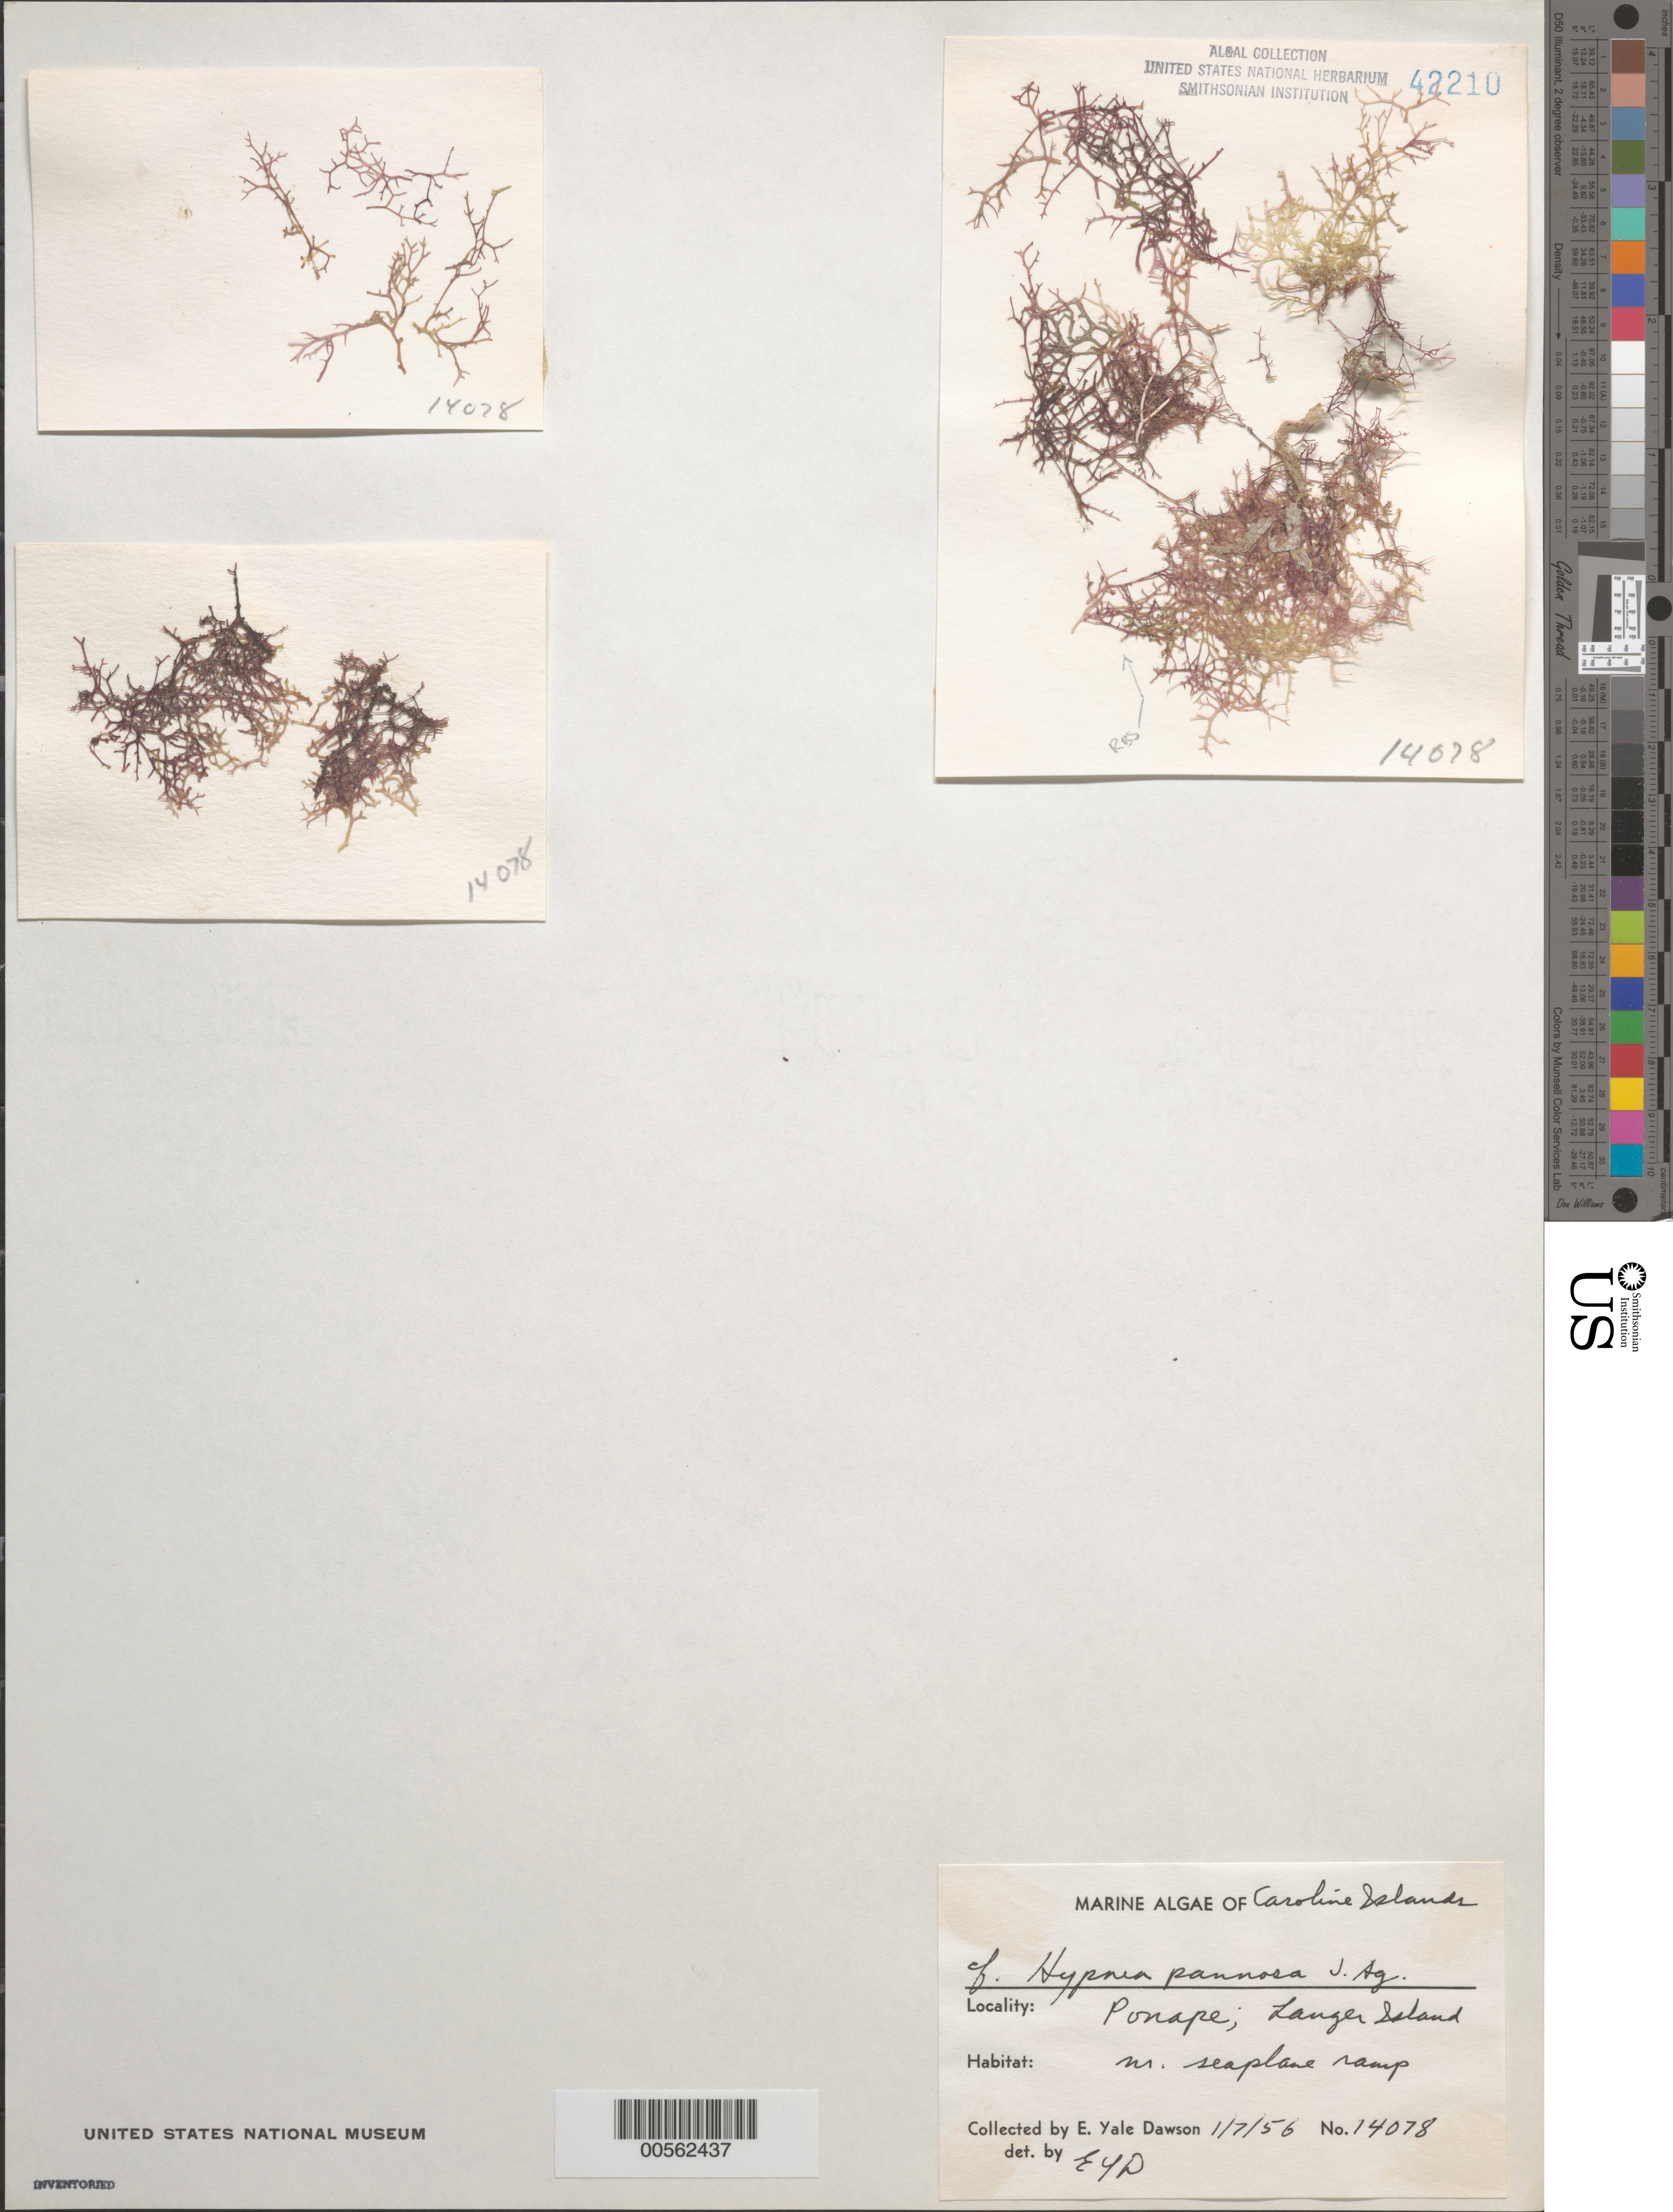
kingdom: Plantae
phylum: Rhodophyta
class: Florideophyceae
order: Gigartinales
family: Cystocloniaceae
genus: Hypnea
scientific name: Hypnea pannosa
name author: J. Agardh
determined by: Dawson, E. Y.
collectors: E. Y. Dawson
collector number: EYD 14078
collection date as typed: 07 Jan 1956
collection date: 1956-01-07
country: Micronesia, Federated States of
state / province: Pohnpei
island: Lenger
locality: Langer [= Lenger I.]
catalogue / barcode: US 42210